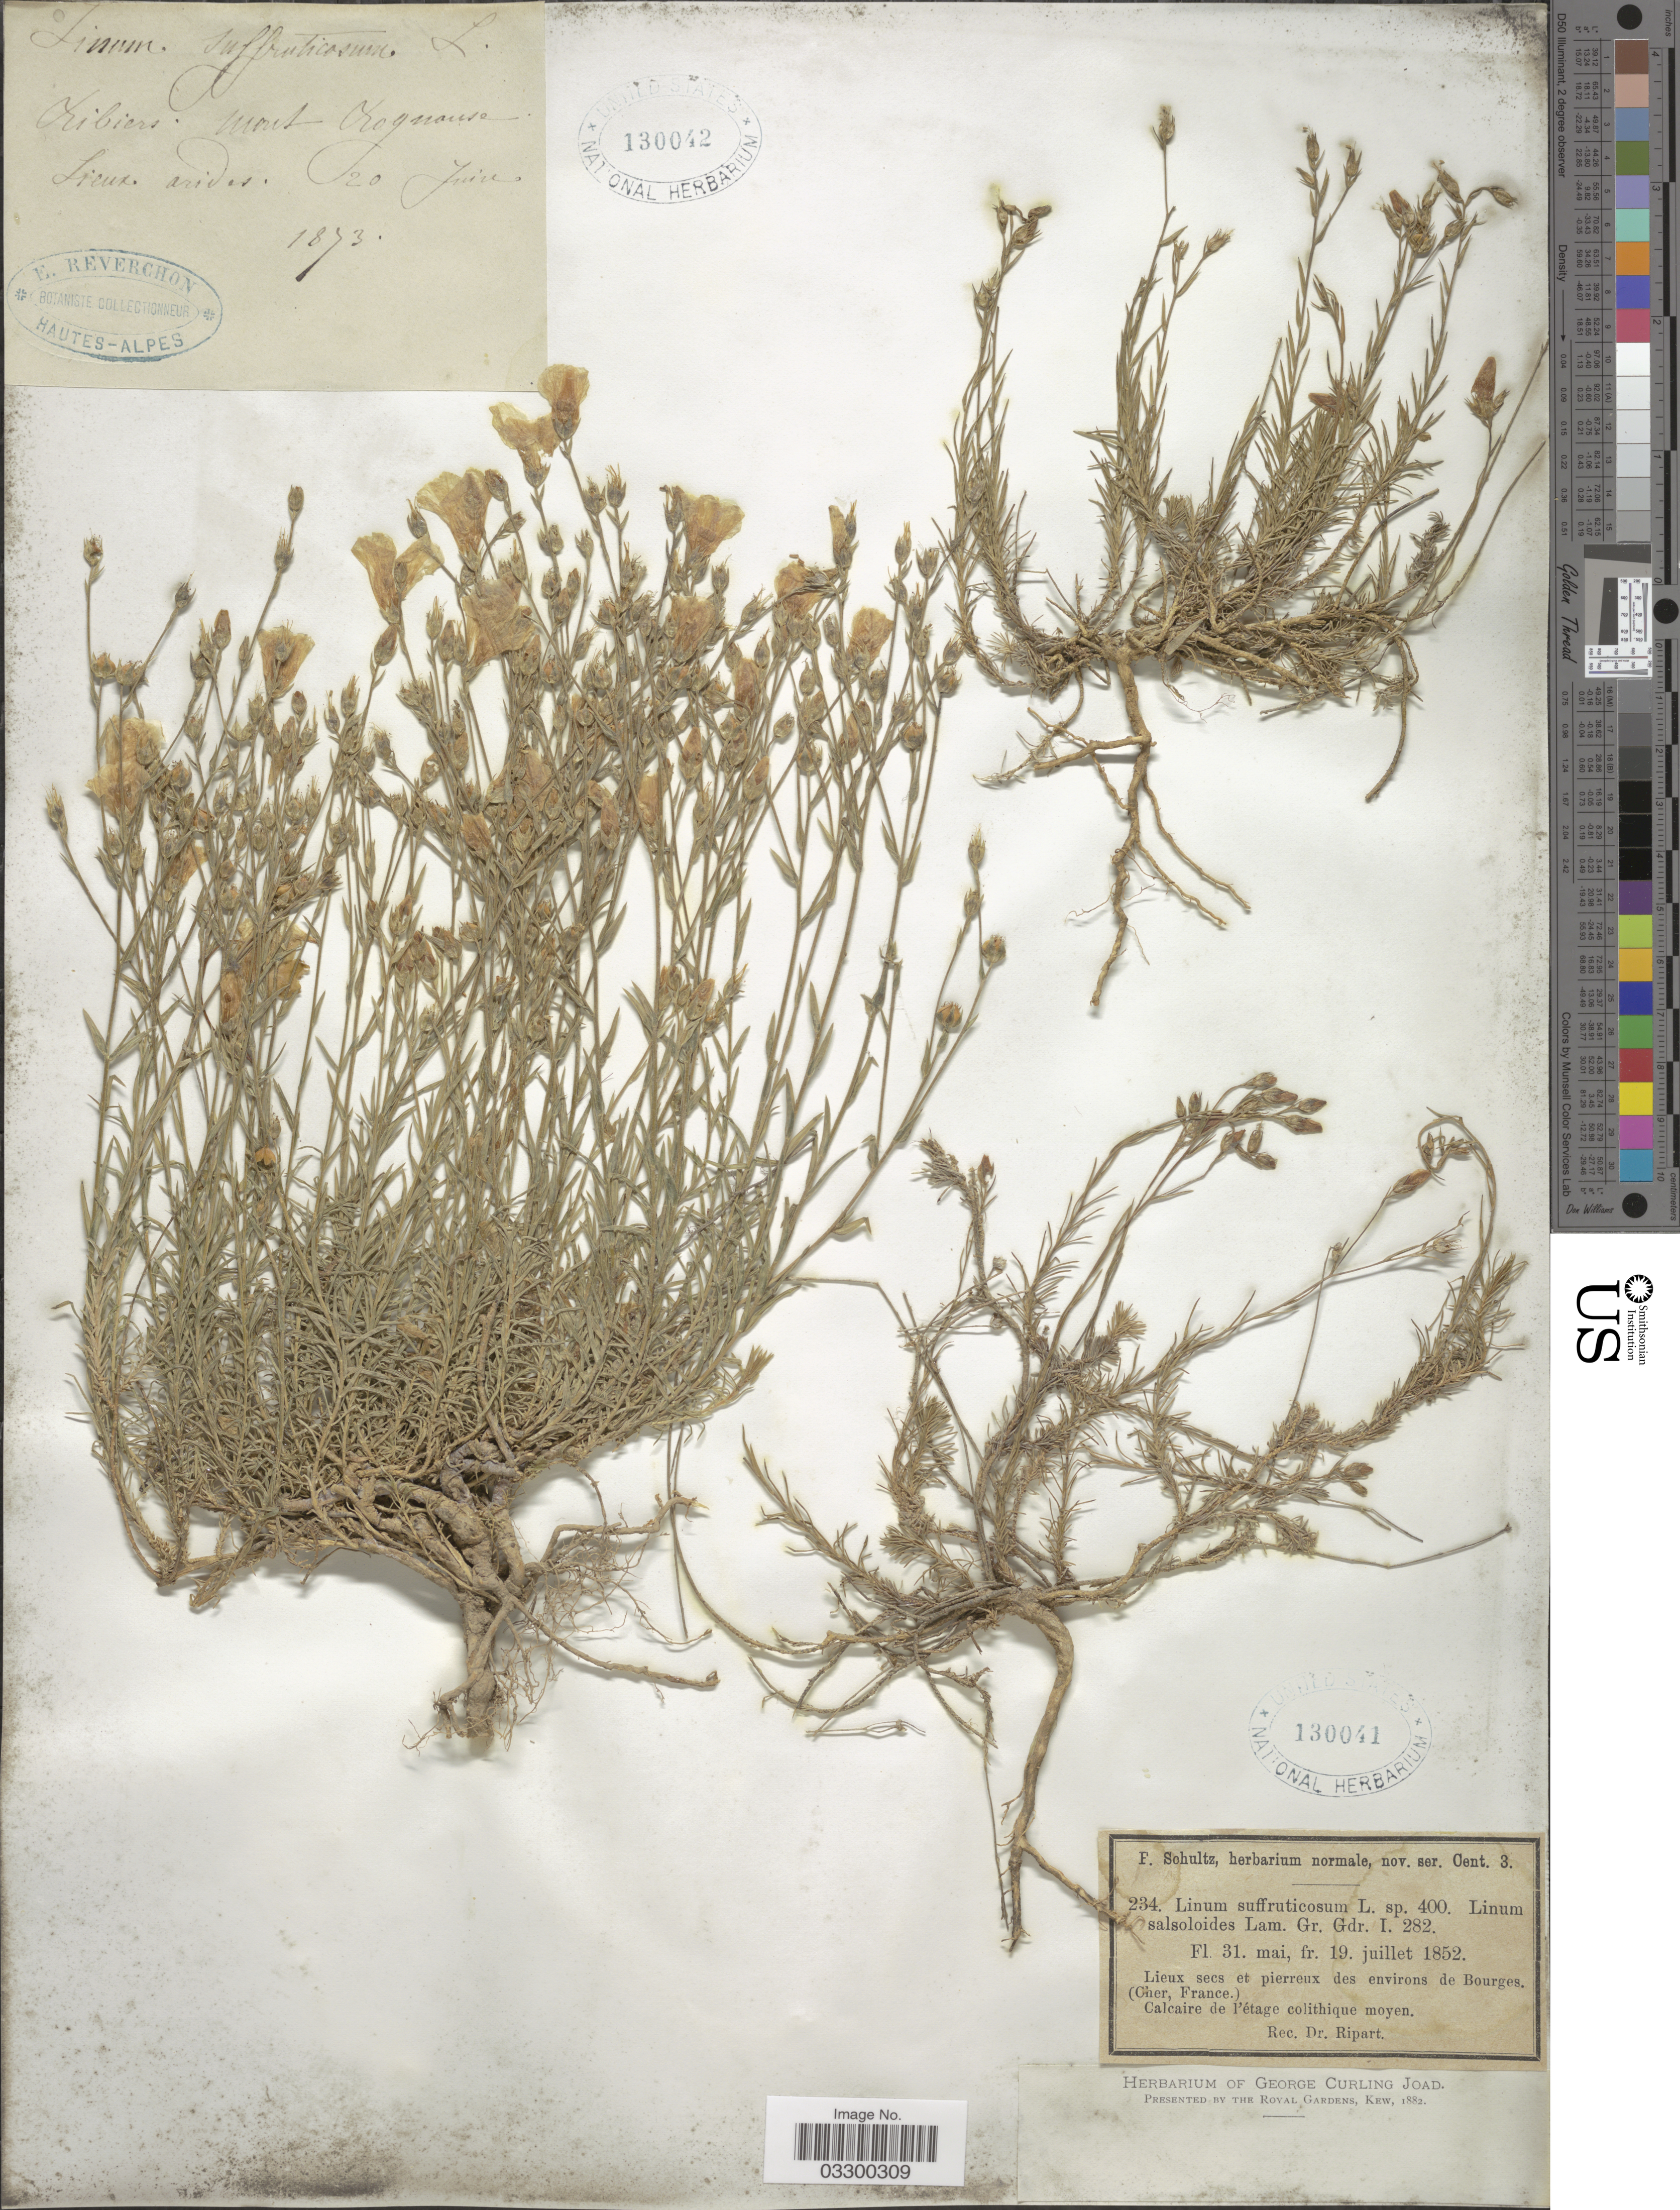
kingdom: Plantae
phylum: Tracheophyta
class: Magnoliopsida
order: Malpighiales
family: Linaceae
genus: Linum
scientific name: Linum suffruticosum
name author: L.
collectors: -. Ripart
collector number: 234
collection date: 1852-05-31/1852-07-19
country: France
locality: Lieux secs et pierreux des environs de Bourges. (Cher).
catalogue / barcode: US 130041